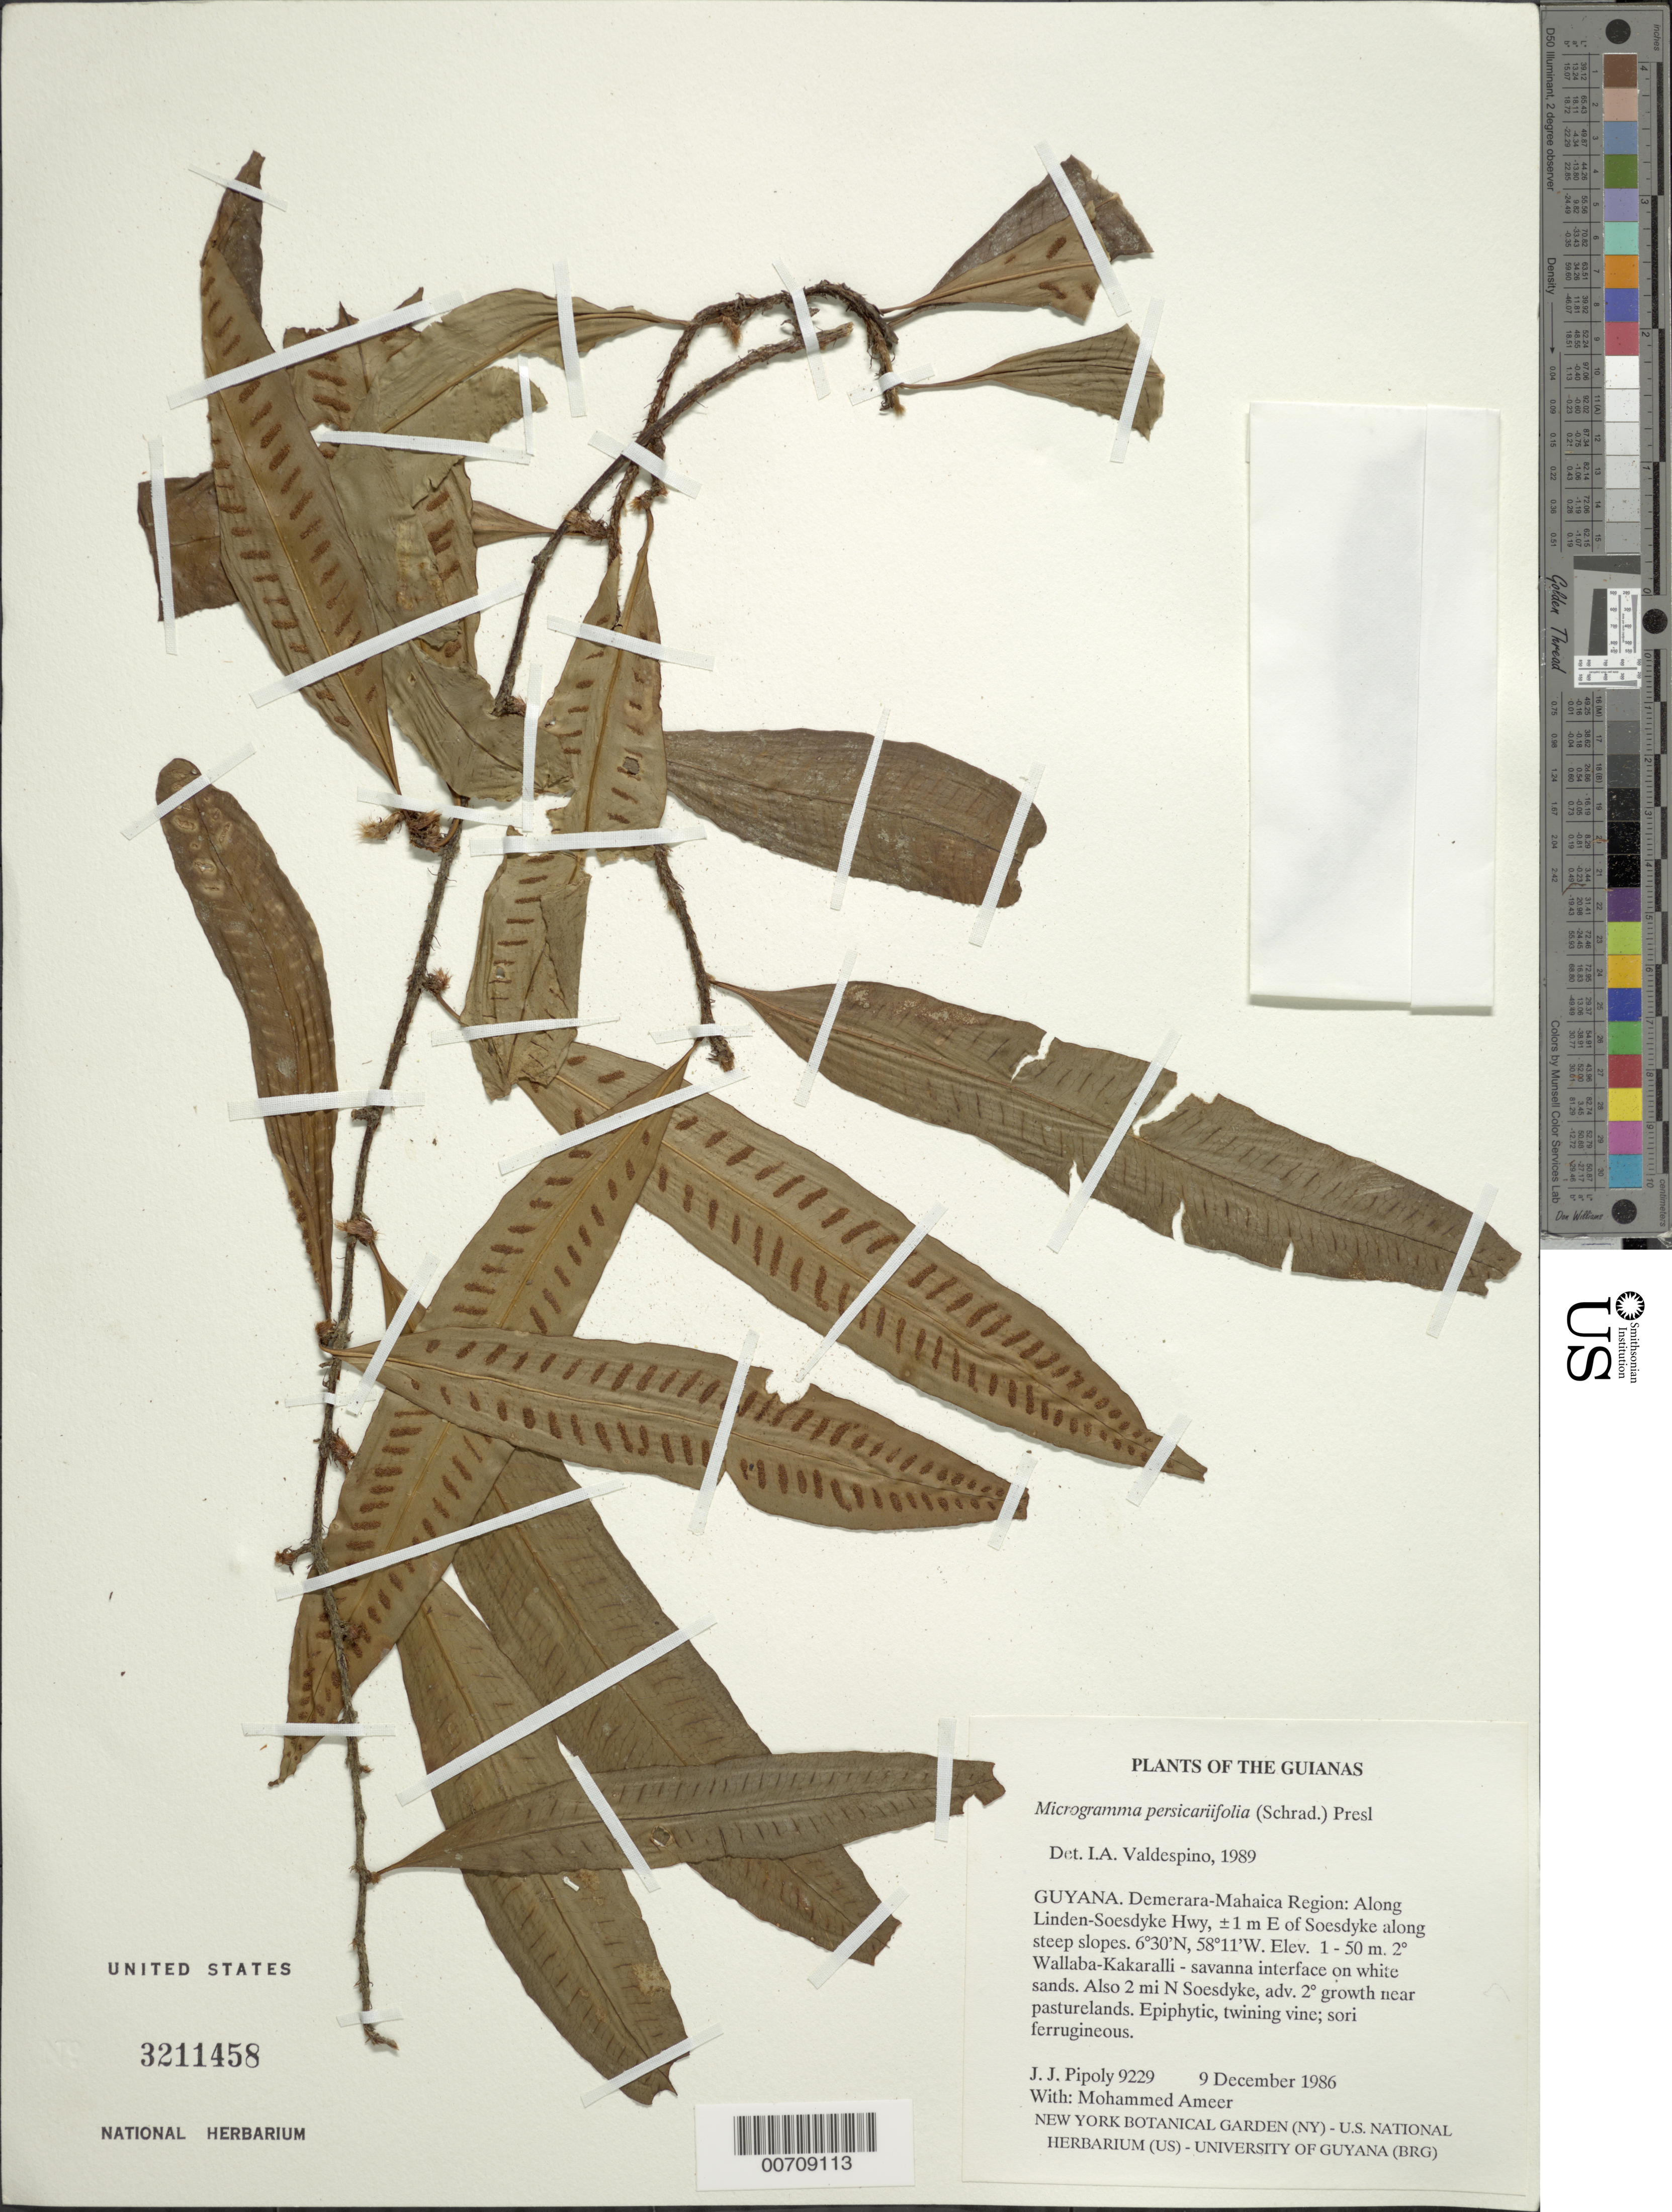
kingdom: Plantae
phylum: Tracheophyta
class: Polypodiopsida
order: Polypodiales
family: Polypodiaceae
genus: Microgramma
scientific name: Microgramma persicariifolia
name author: (Schrad.) C. Presl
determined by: Valdespino, I. A., (PMA), Universidad de Panama (PANAMA)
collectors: J. J. Pipoly & M. Ameer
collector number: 9229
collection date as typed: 9 December 1986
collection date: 1986-12-09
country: Guyana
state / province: Demerara-Mahaica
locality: Along Linden-Soesdyke Hwy, ±1 m E of Soesdyke along steep slopes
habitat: Secondary Wallaba-Kakaralli - savanna interface on white sands. Also 2 mi N Soesdyke, adv. secondary growth near pasturelands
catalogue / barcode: US 3211458